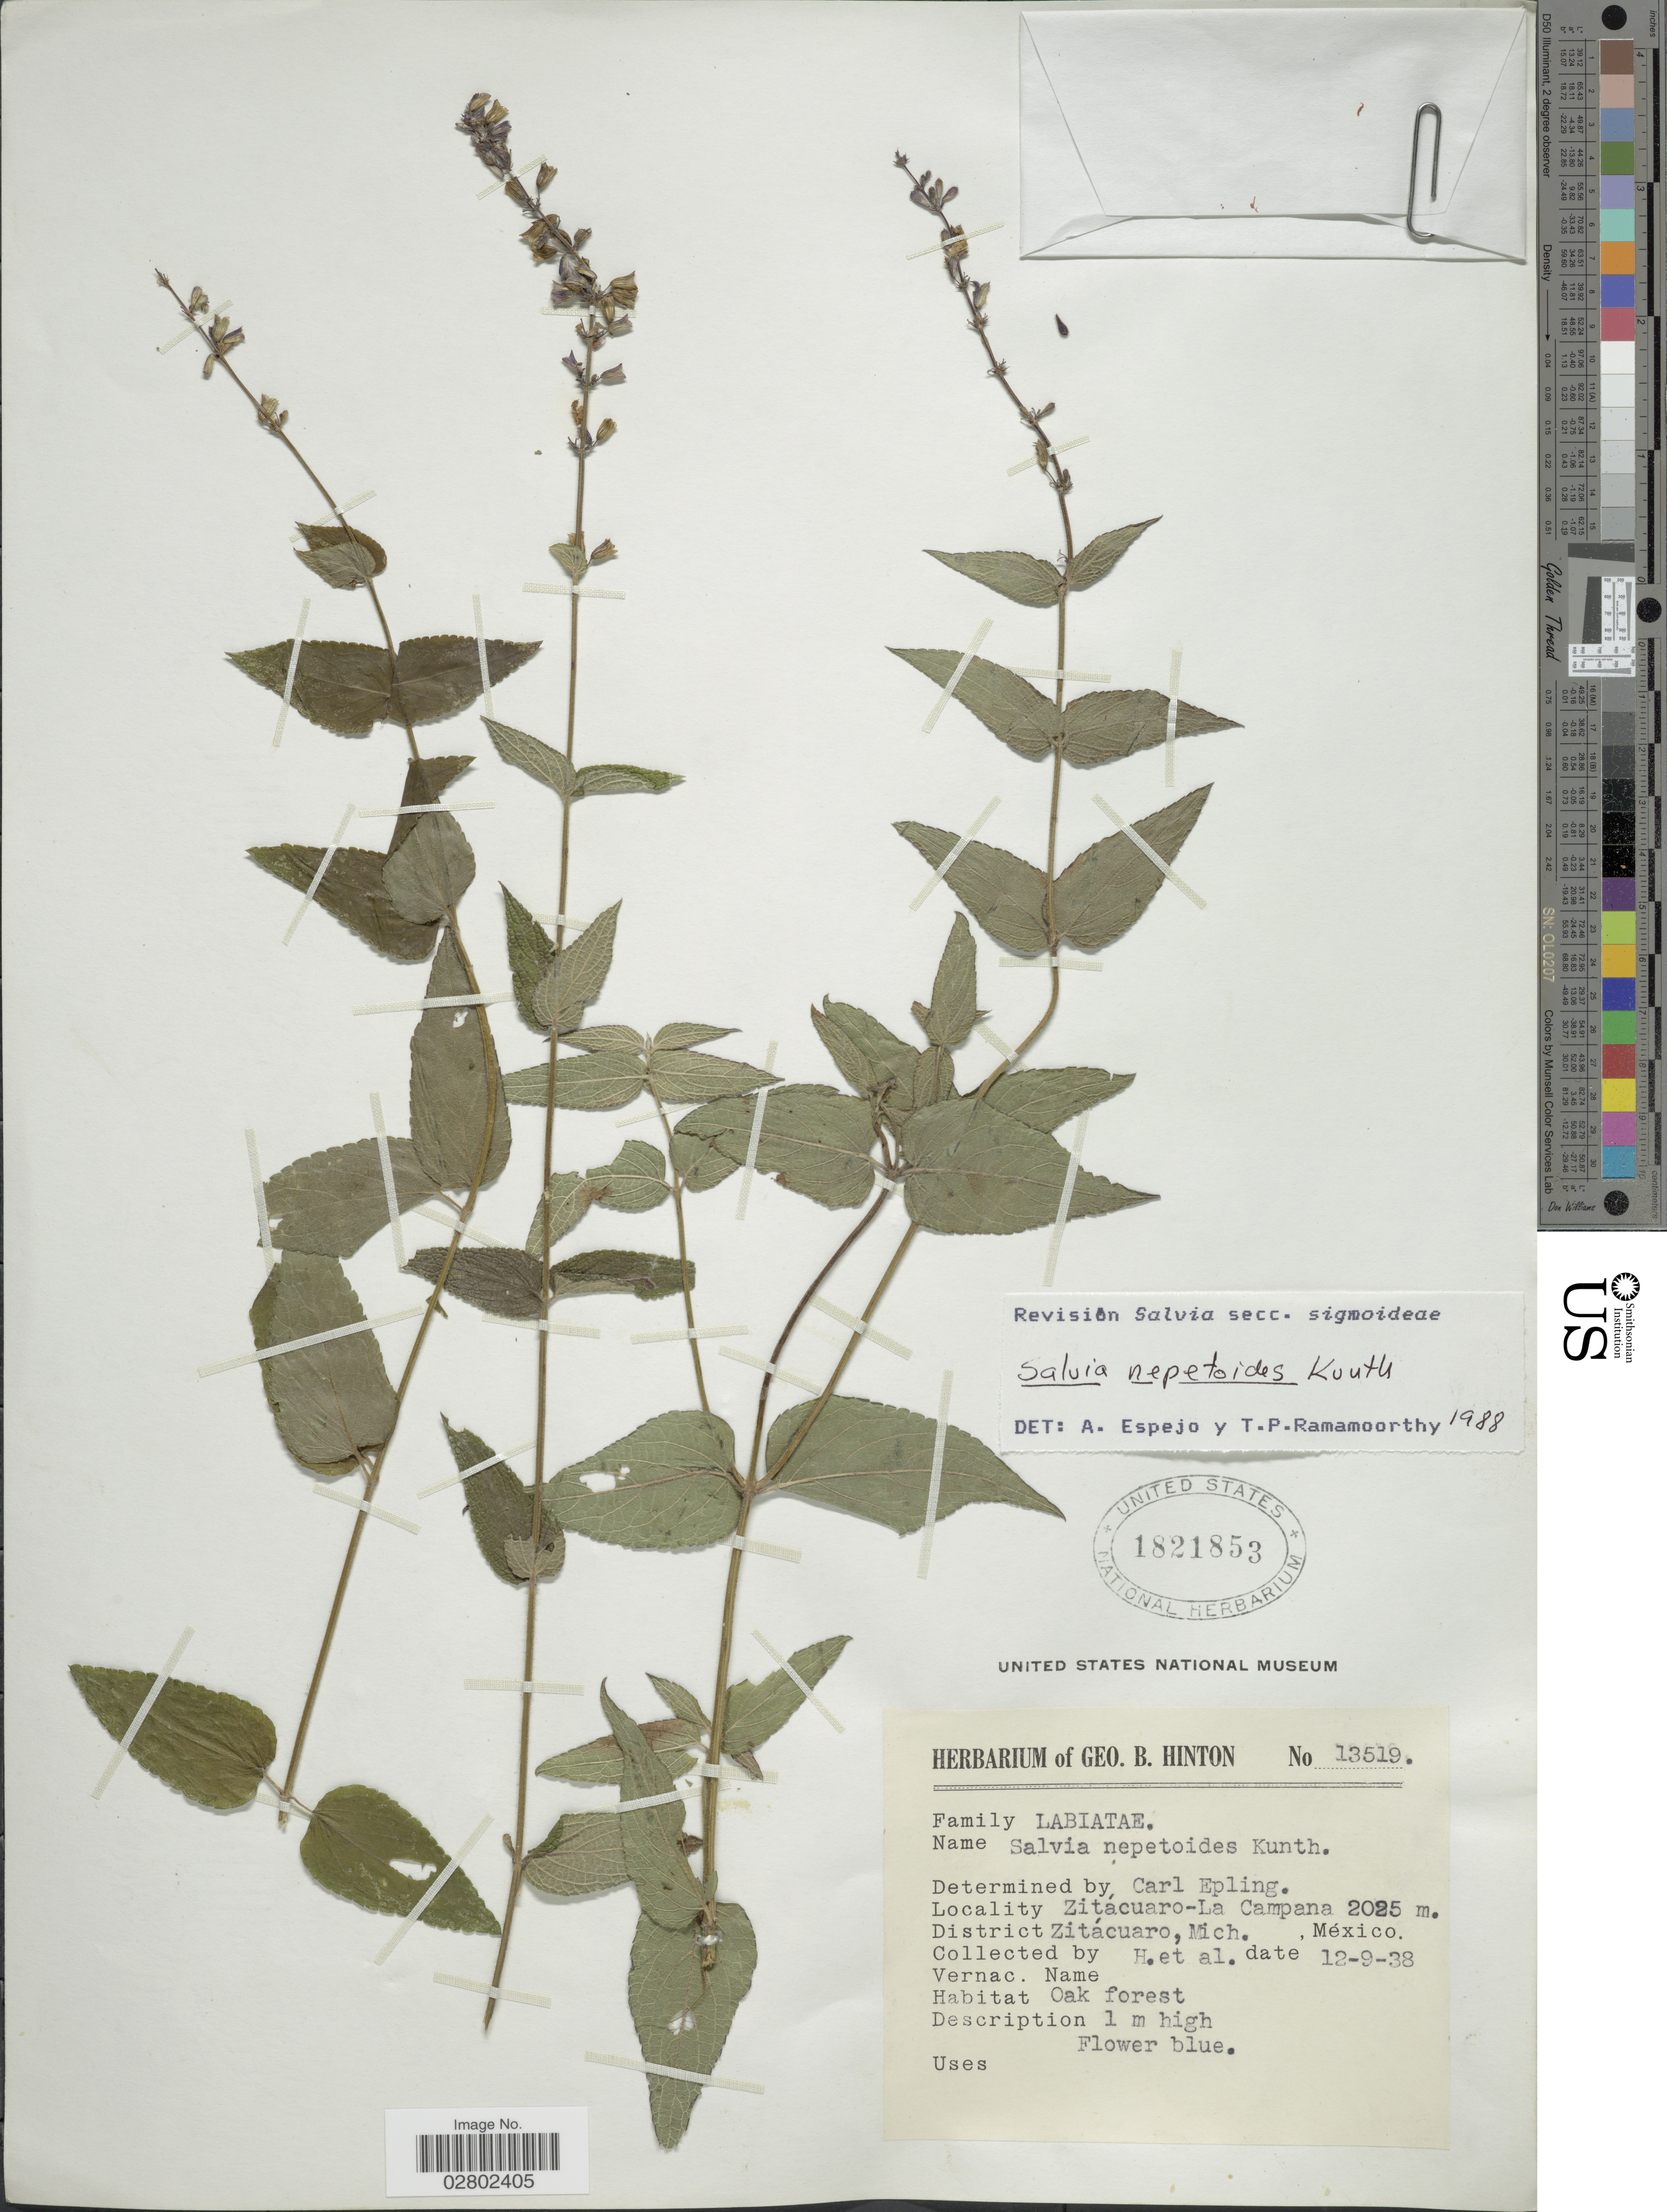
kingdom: Plantae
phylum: Tracheophyta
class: Magnoliopsida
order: Lamiales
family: Lamiaceae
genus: Salvia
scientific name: Salvia nepetoides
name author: Kunth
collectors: G. B. Hinton & et al.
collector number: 13519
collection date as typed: Transcribed d/m/y: 12/9/38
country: Mexico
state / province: Michoacán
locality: Zitacuaro-La Campana. District Zitácuaro.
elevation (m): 2025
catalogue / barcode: US 1821853